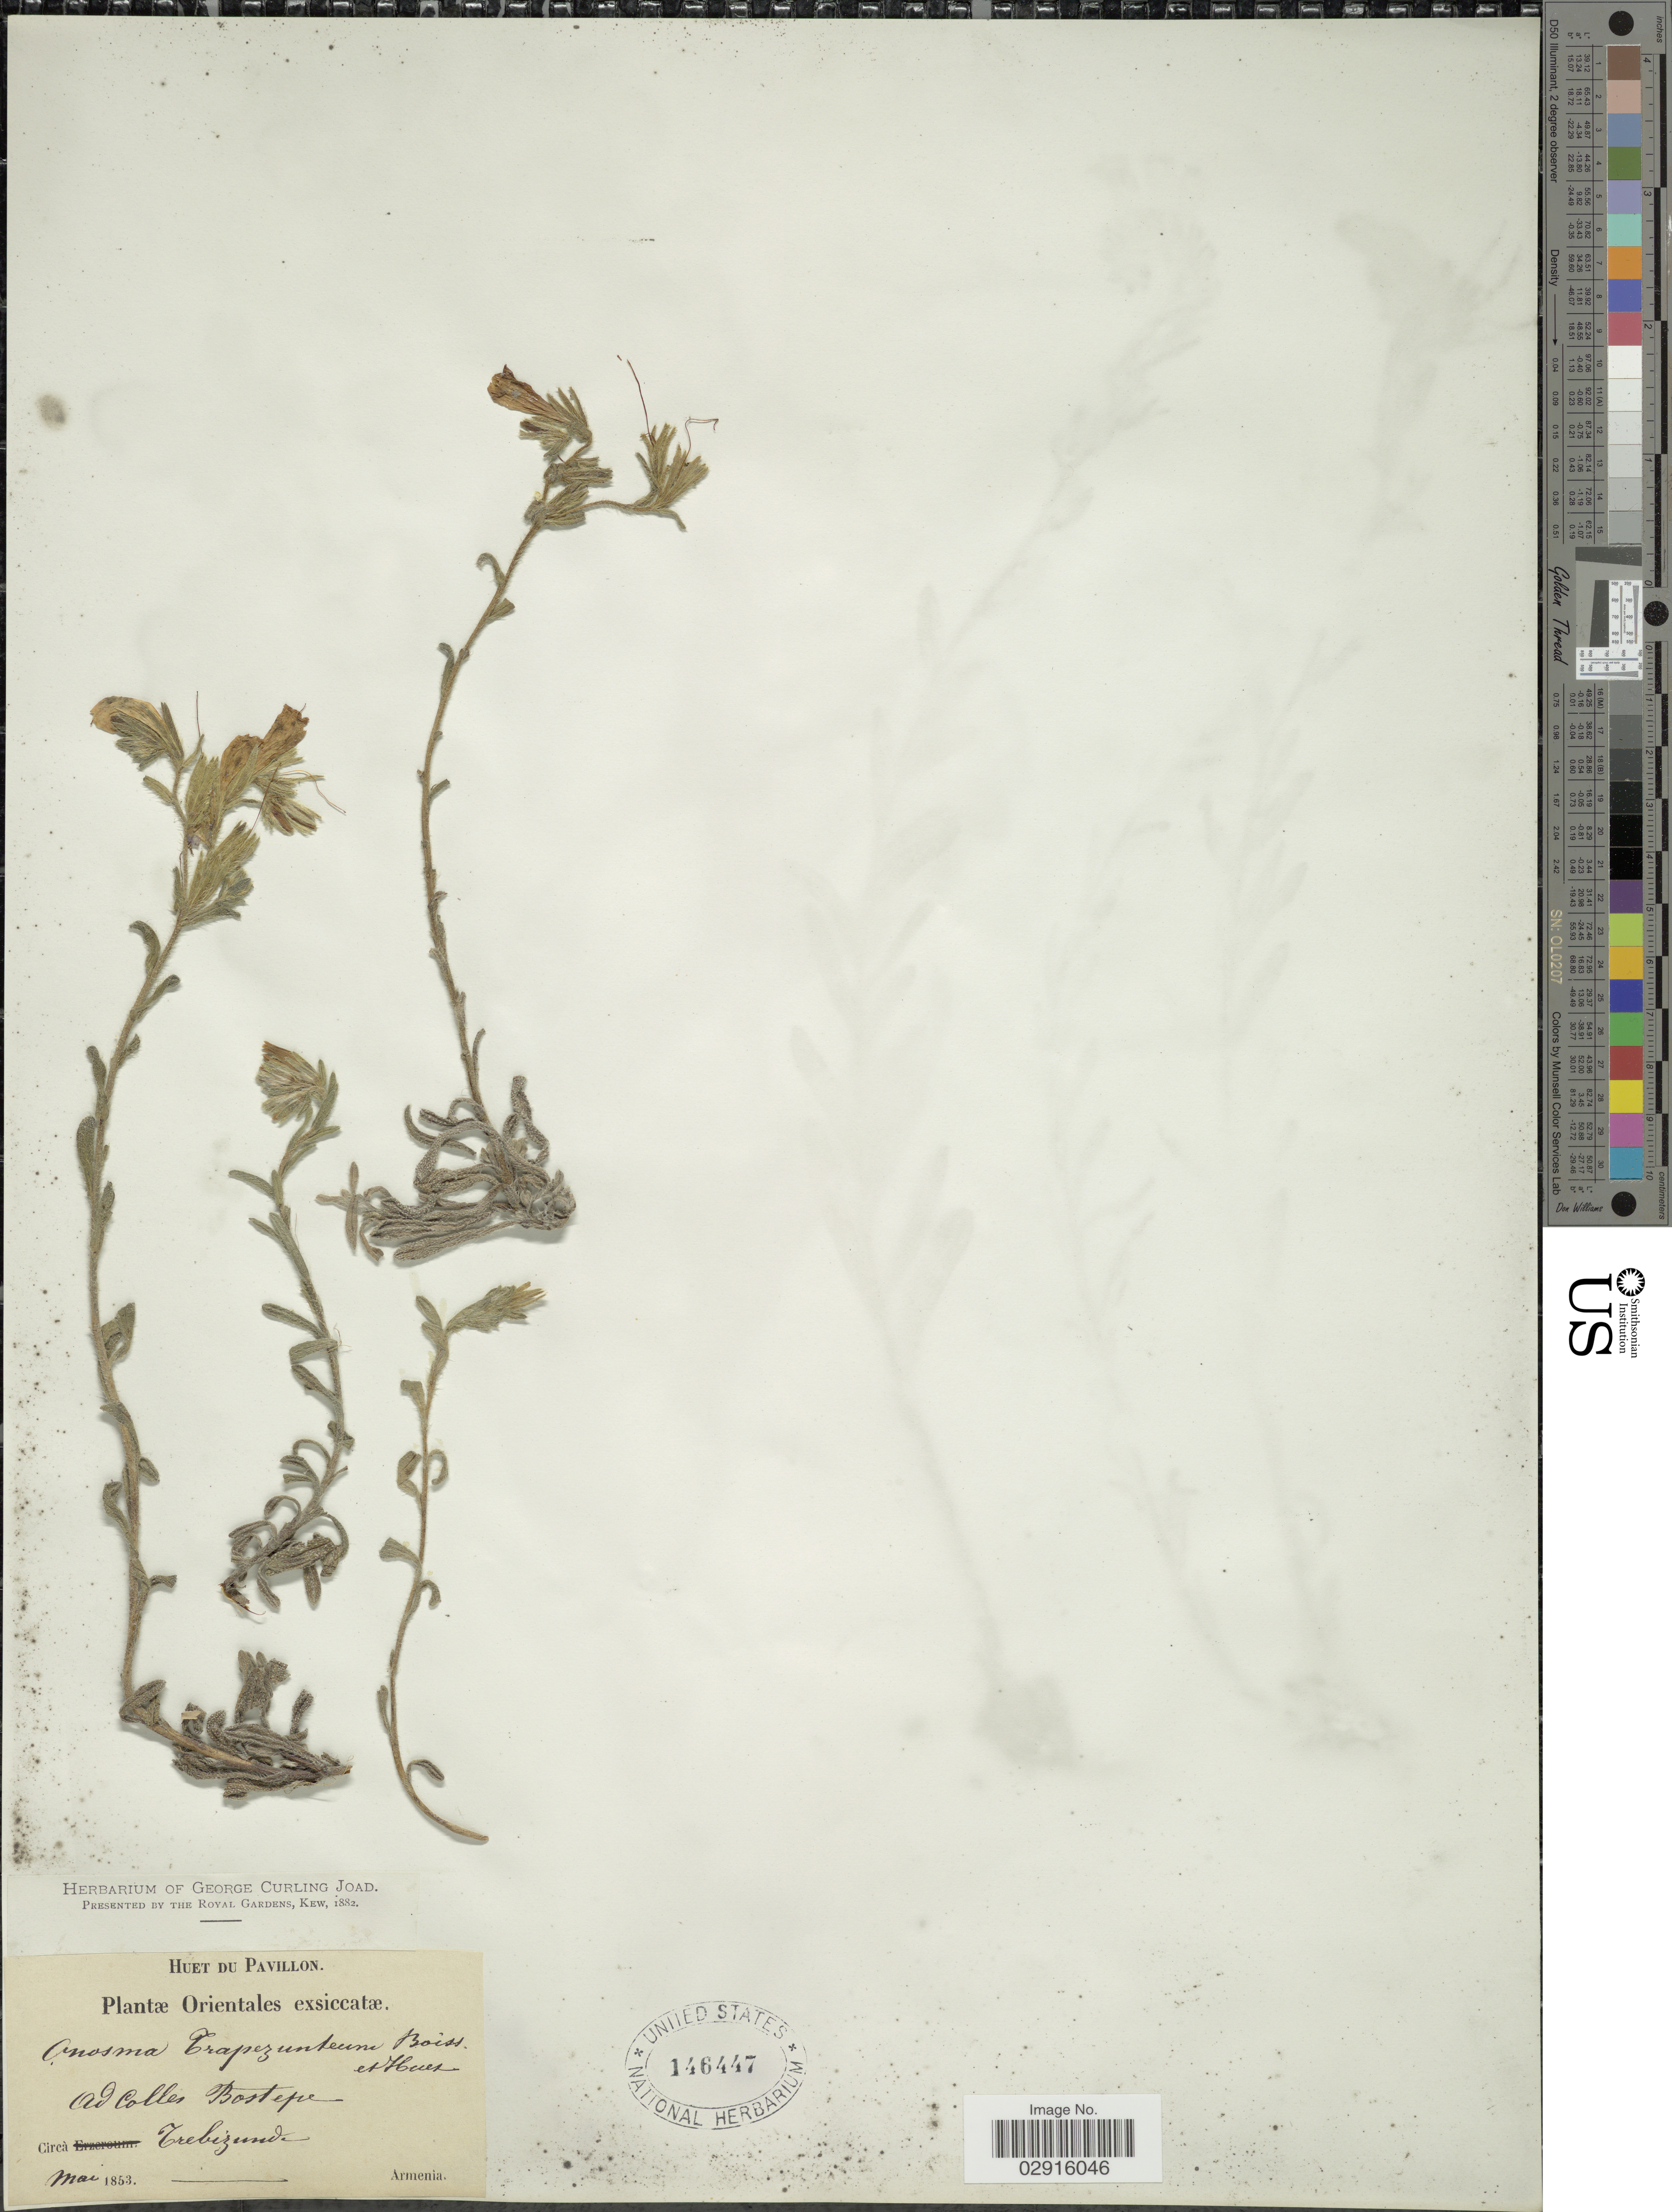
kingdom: Plantae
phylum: Tracheophyta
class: Magnoliopsida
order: Boraginales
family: Boraginaceae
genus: Onosma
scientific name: Onosma trapezuntinum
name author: A. Huet ex Boiss.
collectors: ex herb. George Curling Joad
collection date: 1853-05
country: Armenia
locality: Ad Colles Bostepe, Circá Tzebizunde.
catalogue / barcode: US 146447